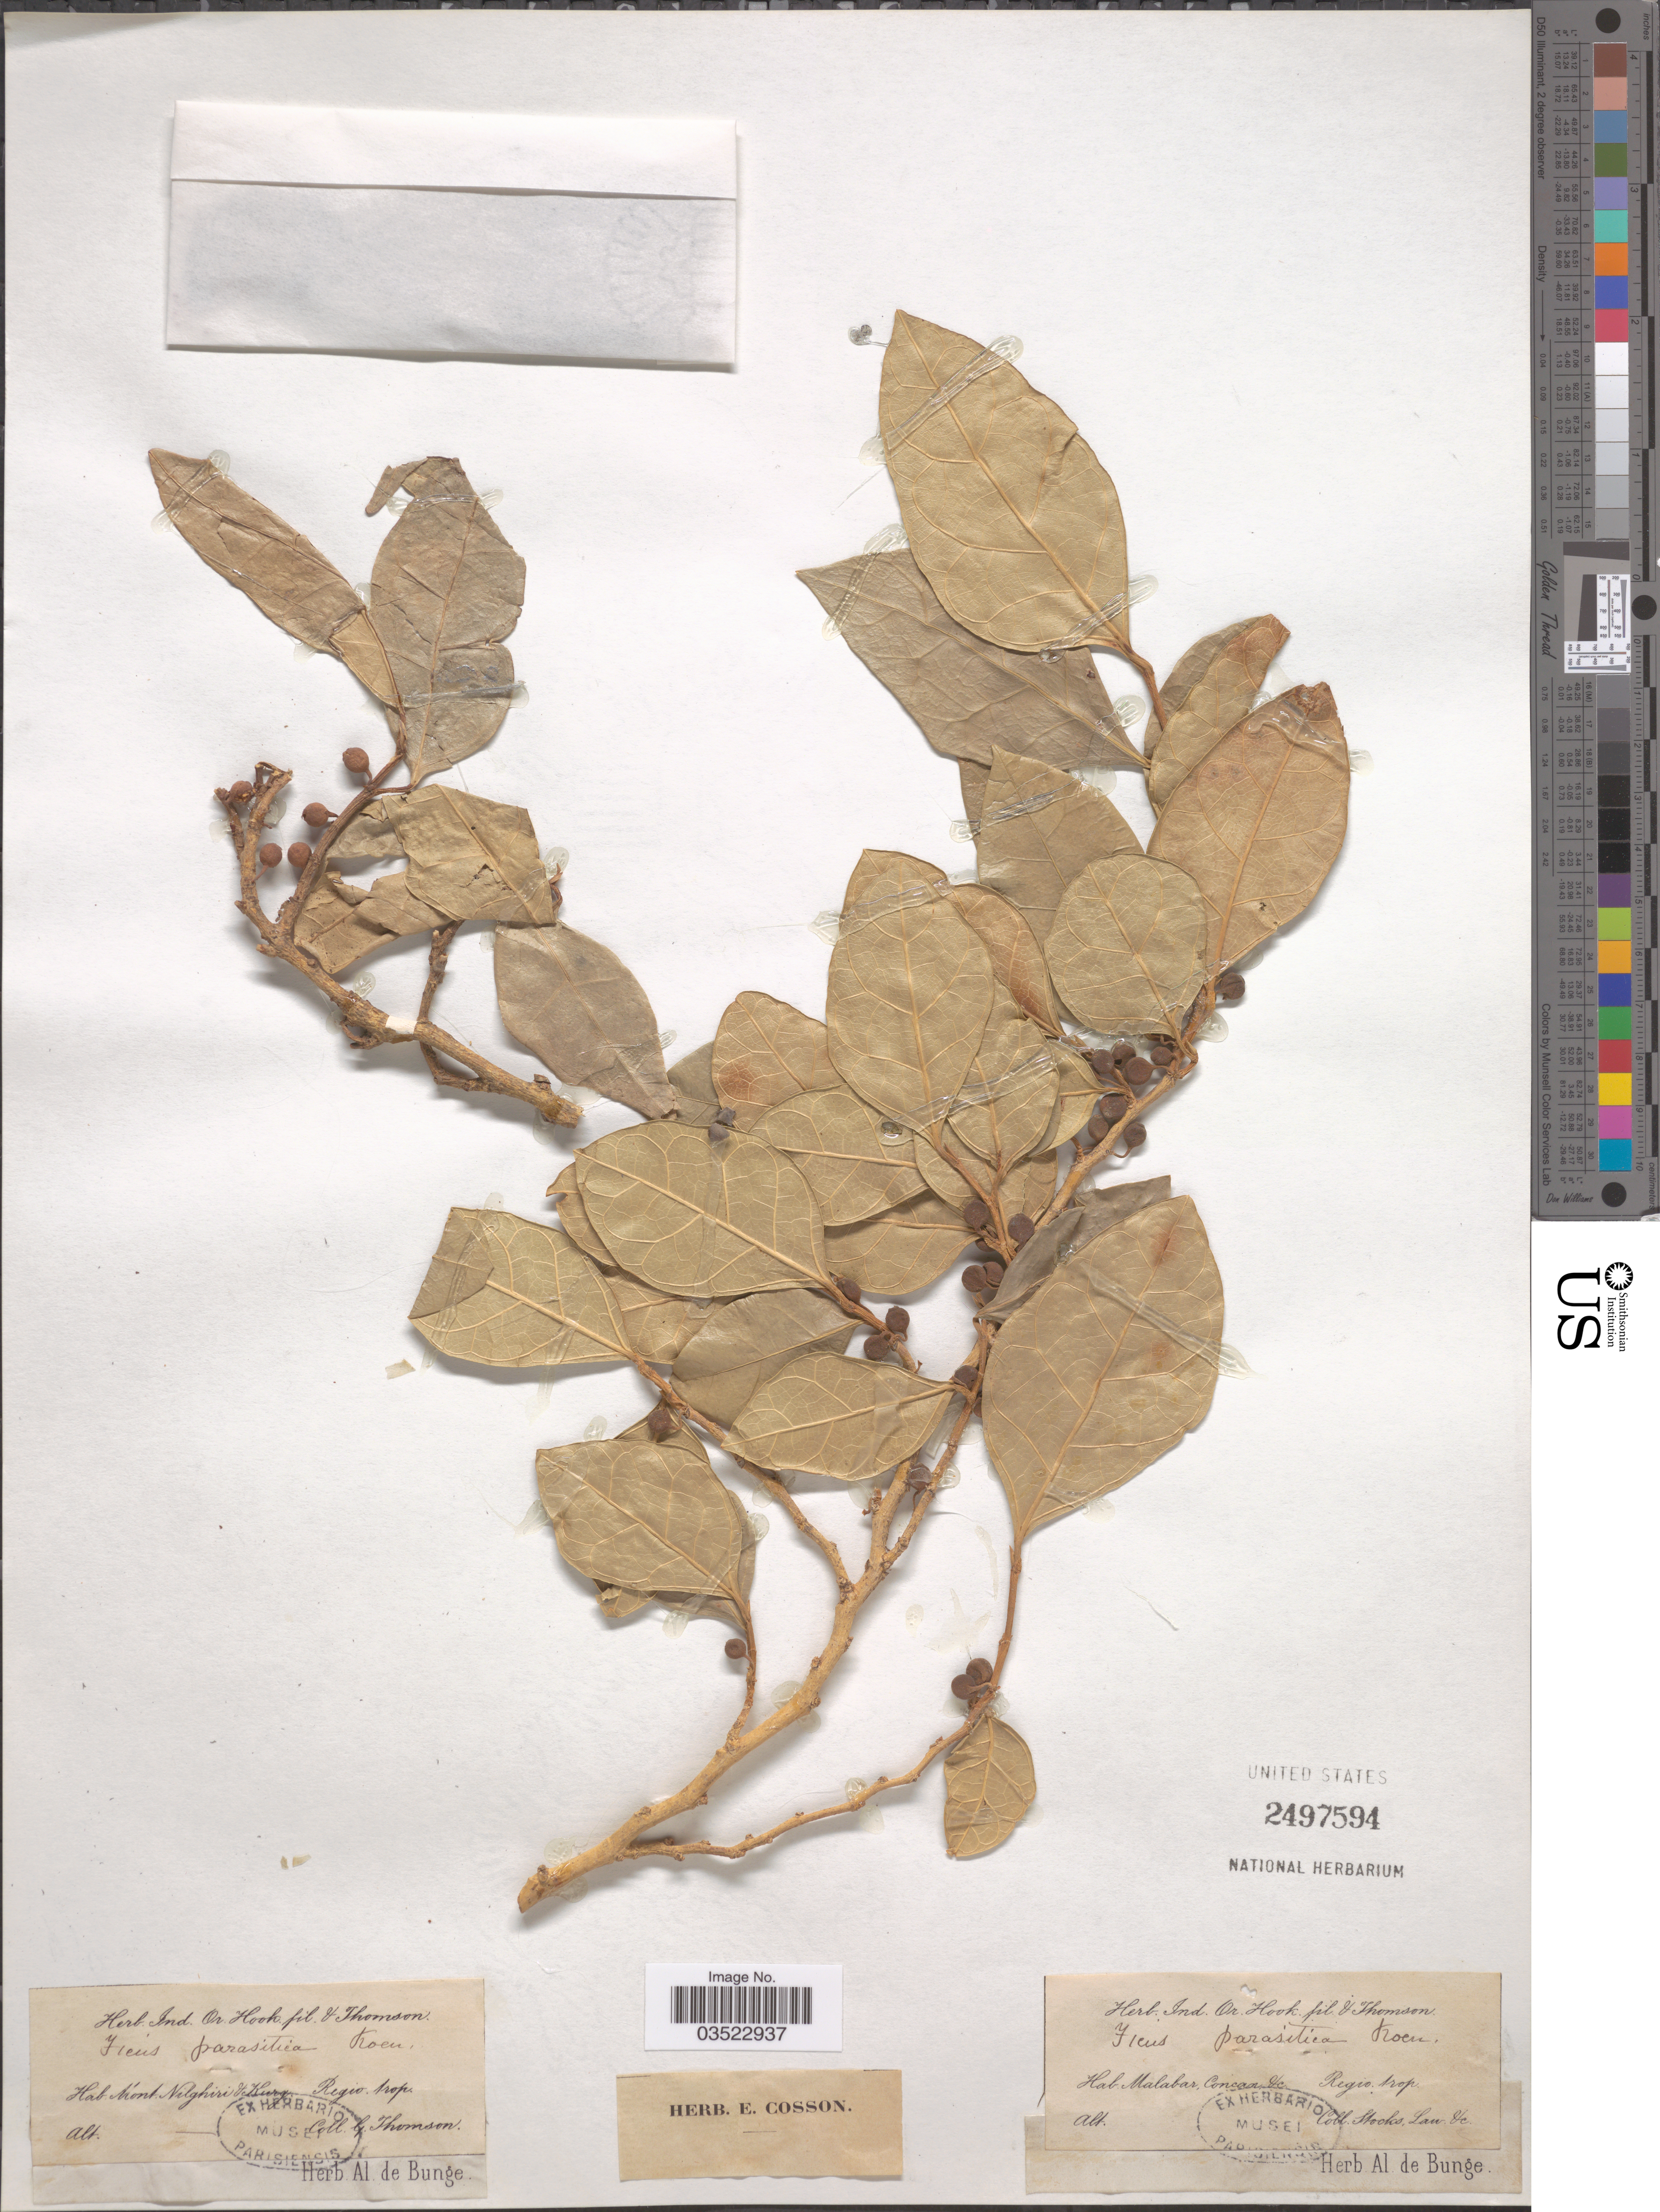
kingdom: Plantae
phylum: Tracheophyta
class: Magnoliopsida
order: Rosales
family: Moraceae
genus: Ficus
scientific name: Ficus tinctoria subsp. parasitica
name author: (J. Koenig ex Willd.) Corner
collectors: J. Stocks & J. Law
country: India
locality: Malabar, Concan &c. Regio. trop.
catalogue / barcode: US 2497594-2